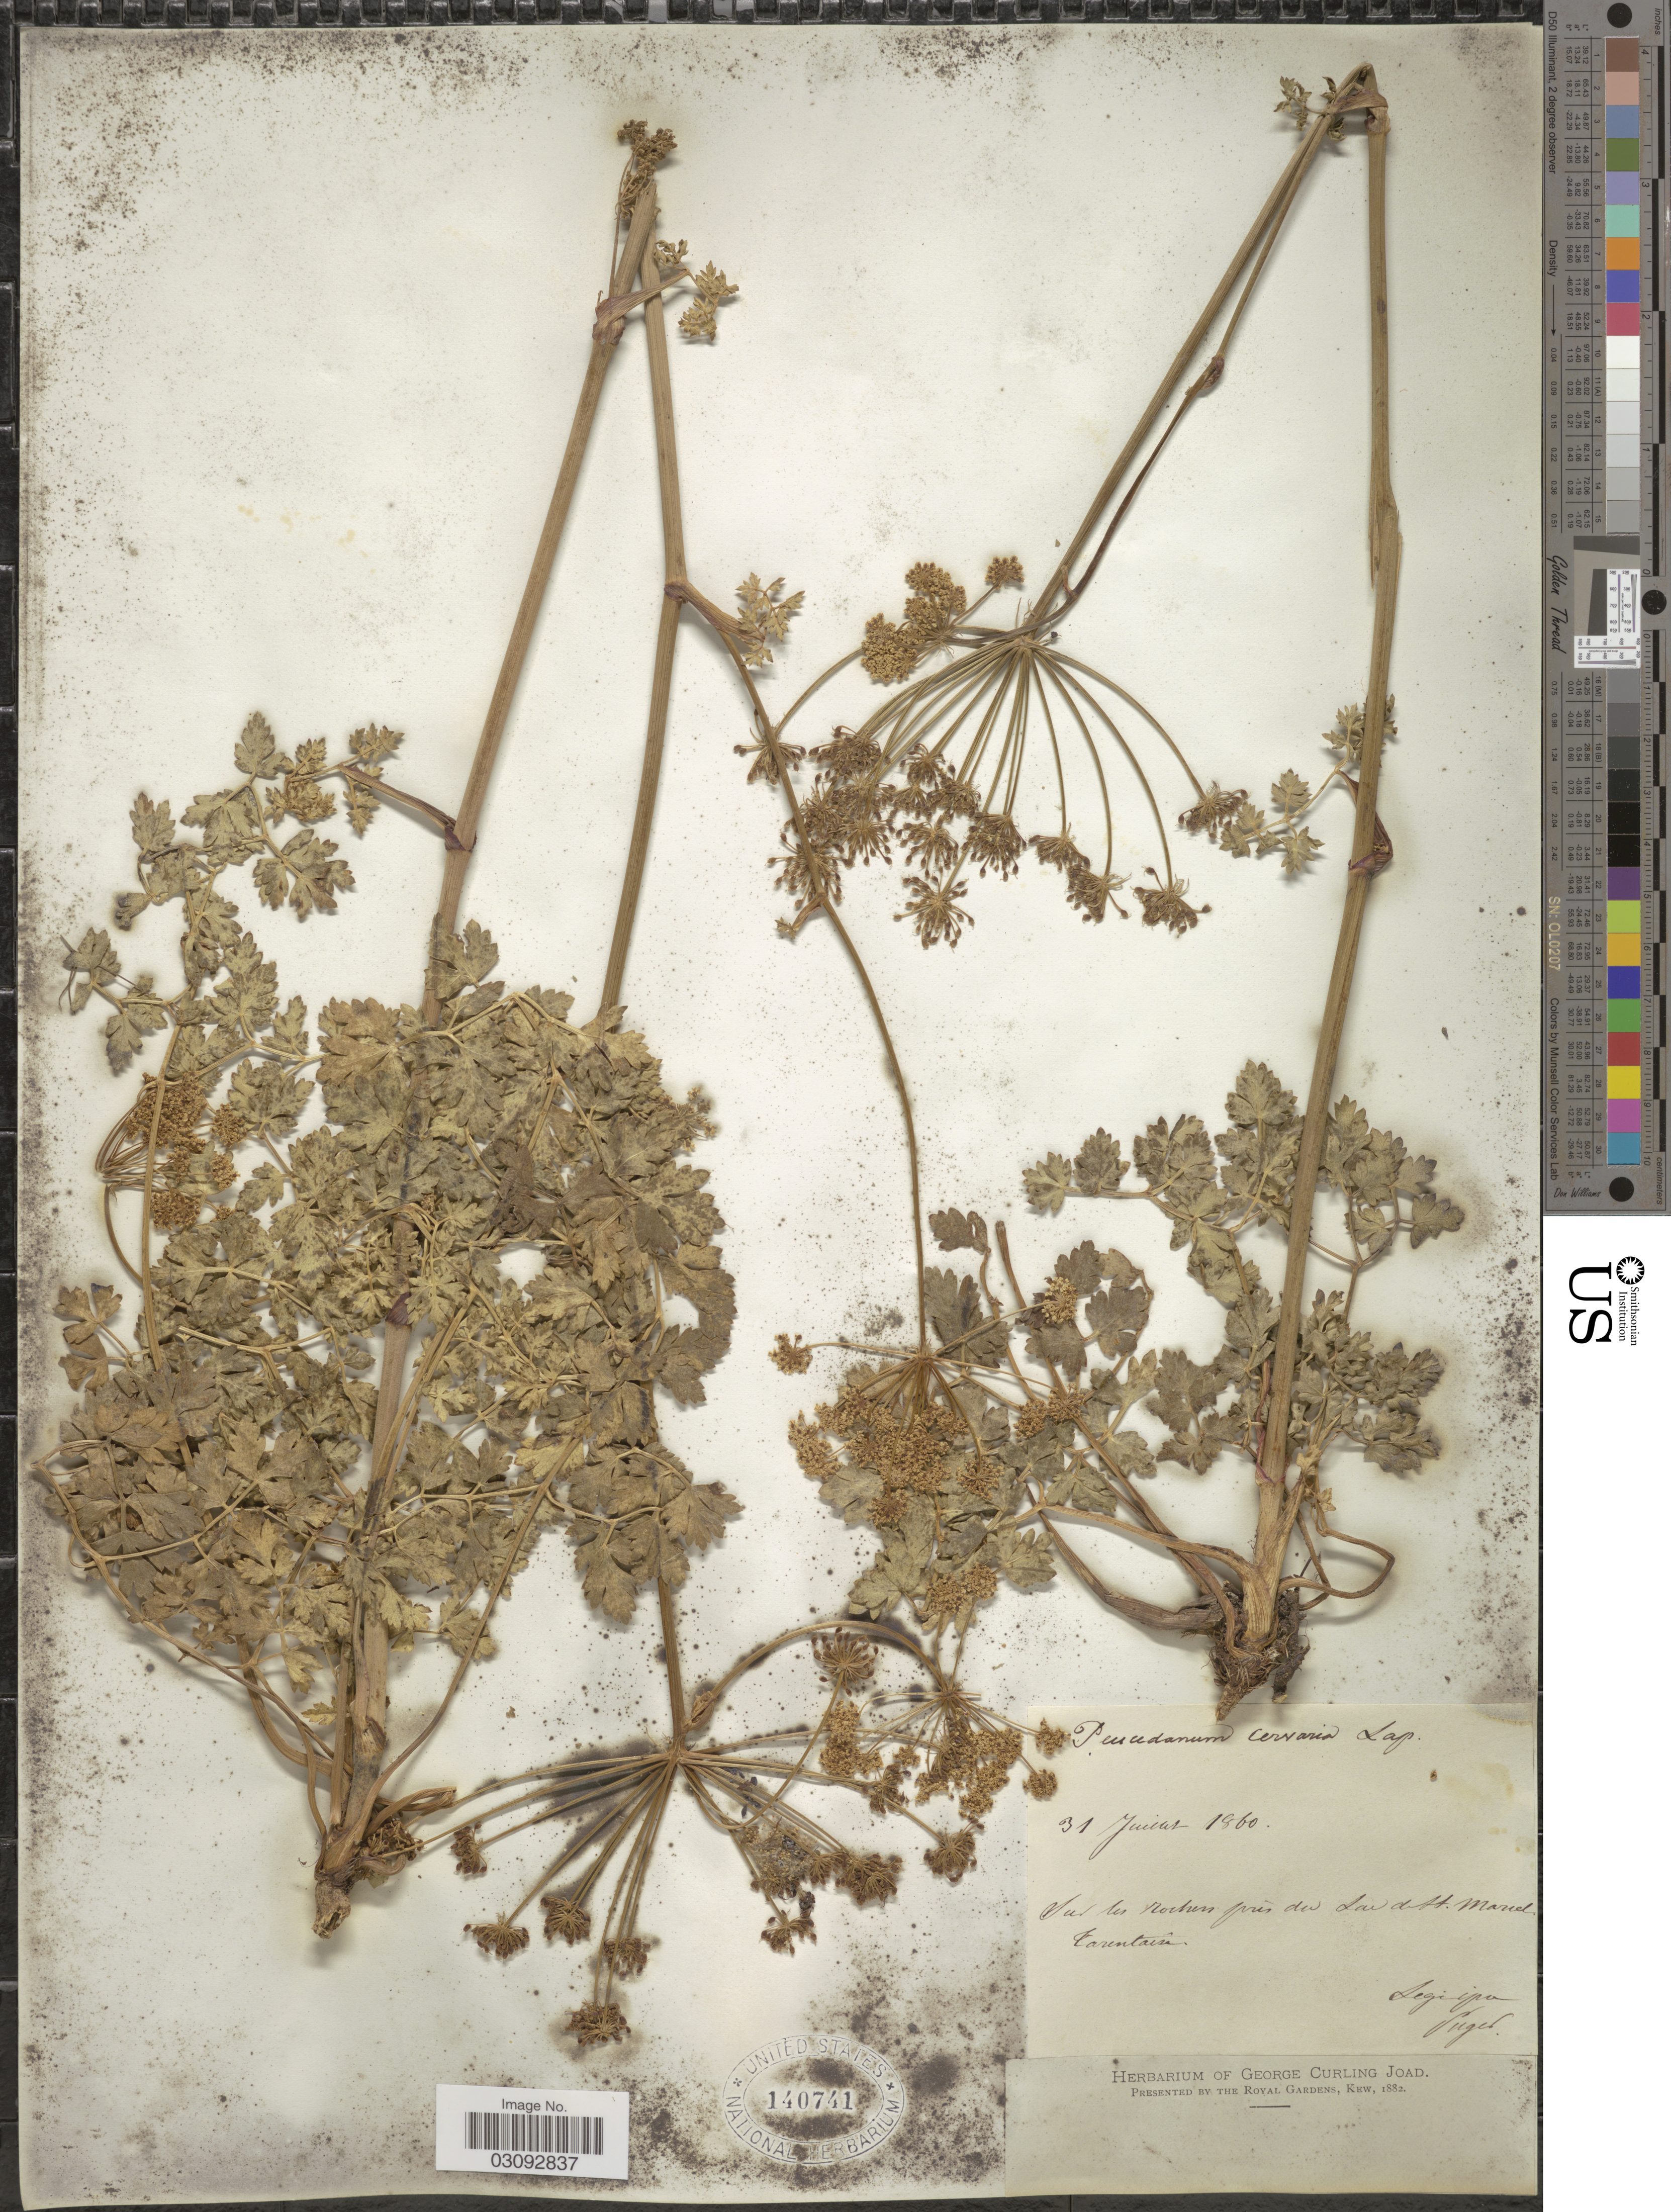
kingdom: Plantae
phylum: Tracheophyta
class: Magnoliopsida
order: Apiales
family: Apiaceae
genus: Peucedanum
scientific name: Peucedanum cervaria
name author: (L.) Cusson ex Lapeyr.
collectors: -. Puget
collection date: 1860-07-31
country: France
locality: Sur les rochers prés Lac Mariel [interpreted] Tarentaise.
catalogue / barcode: US 140741